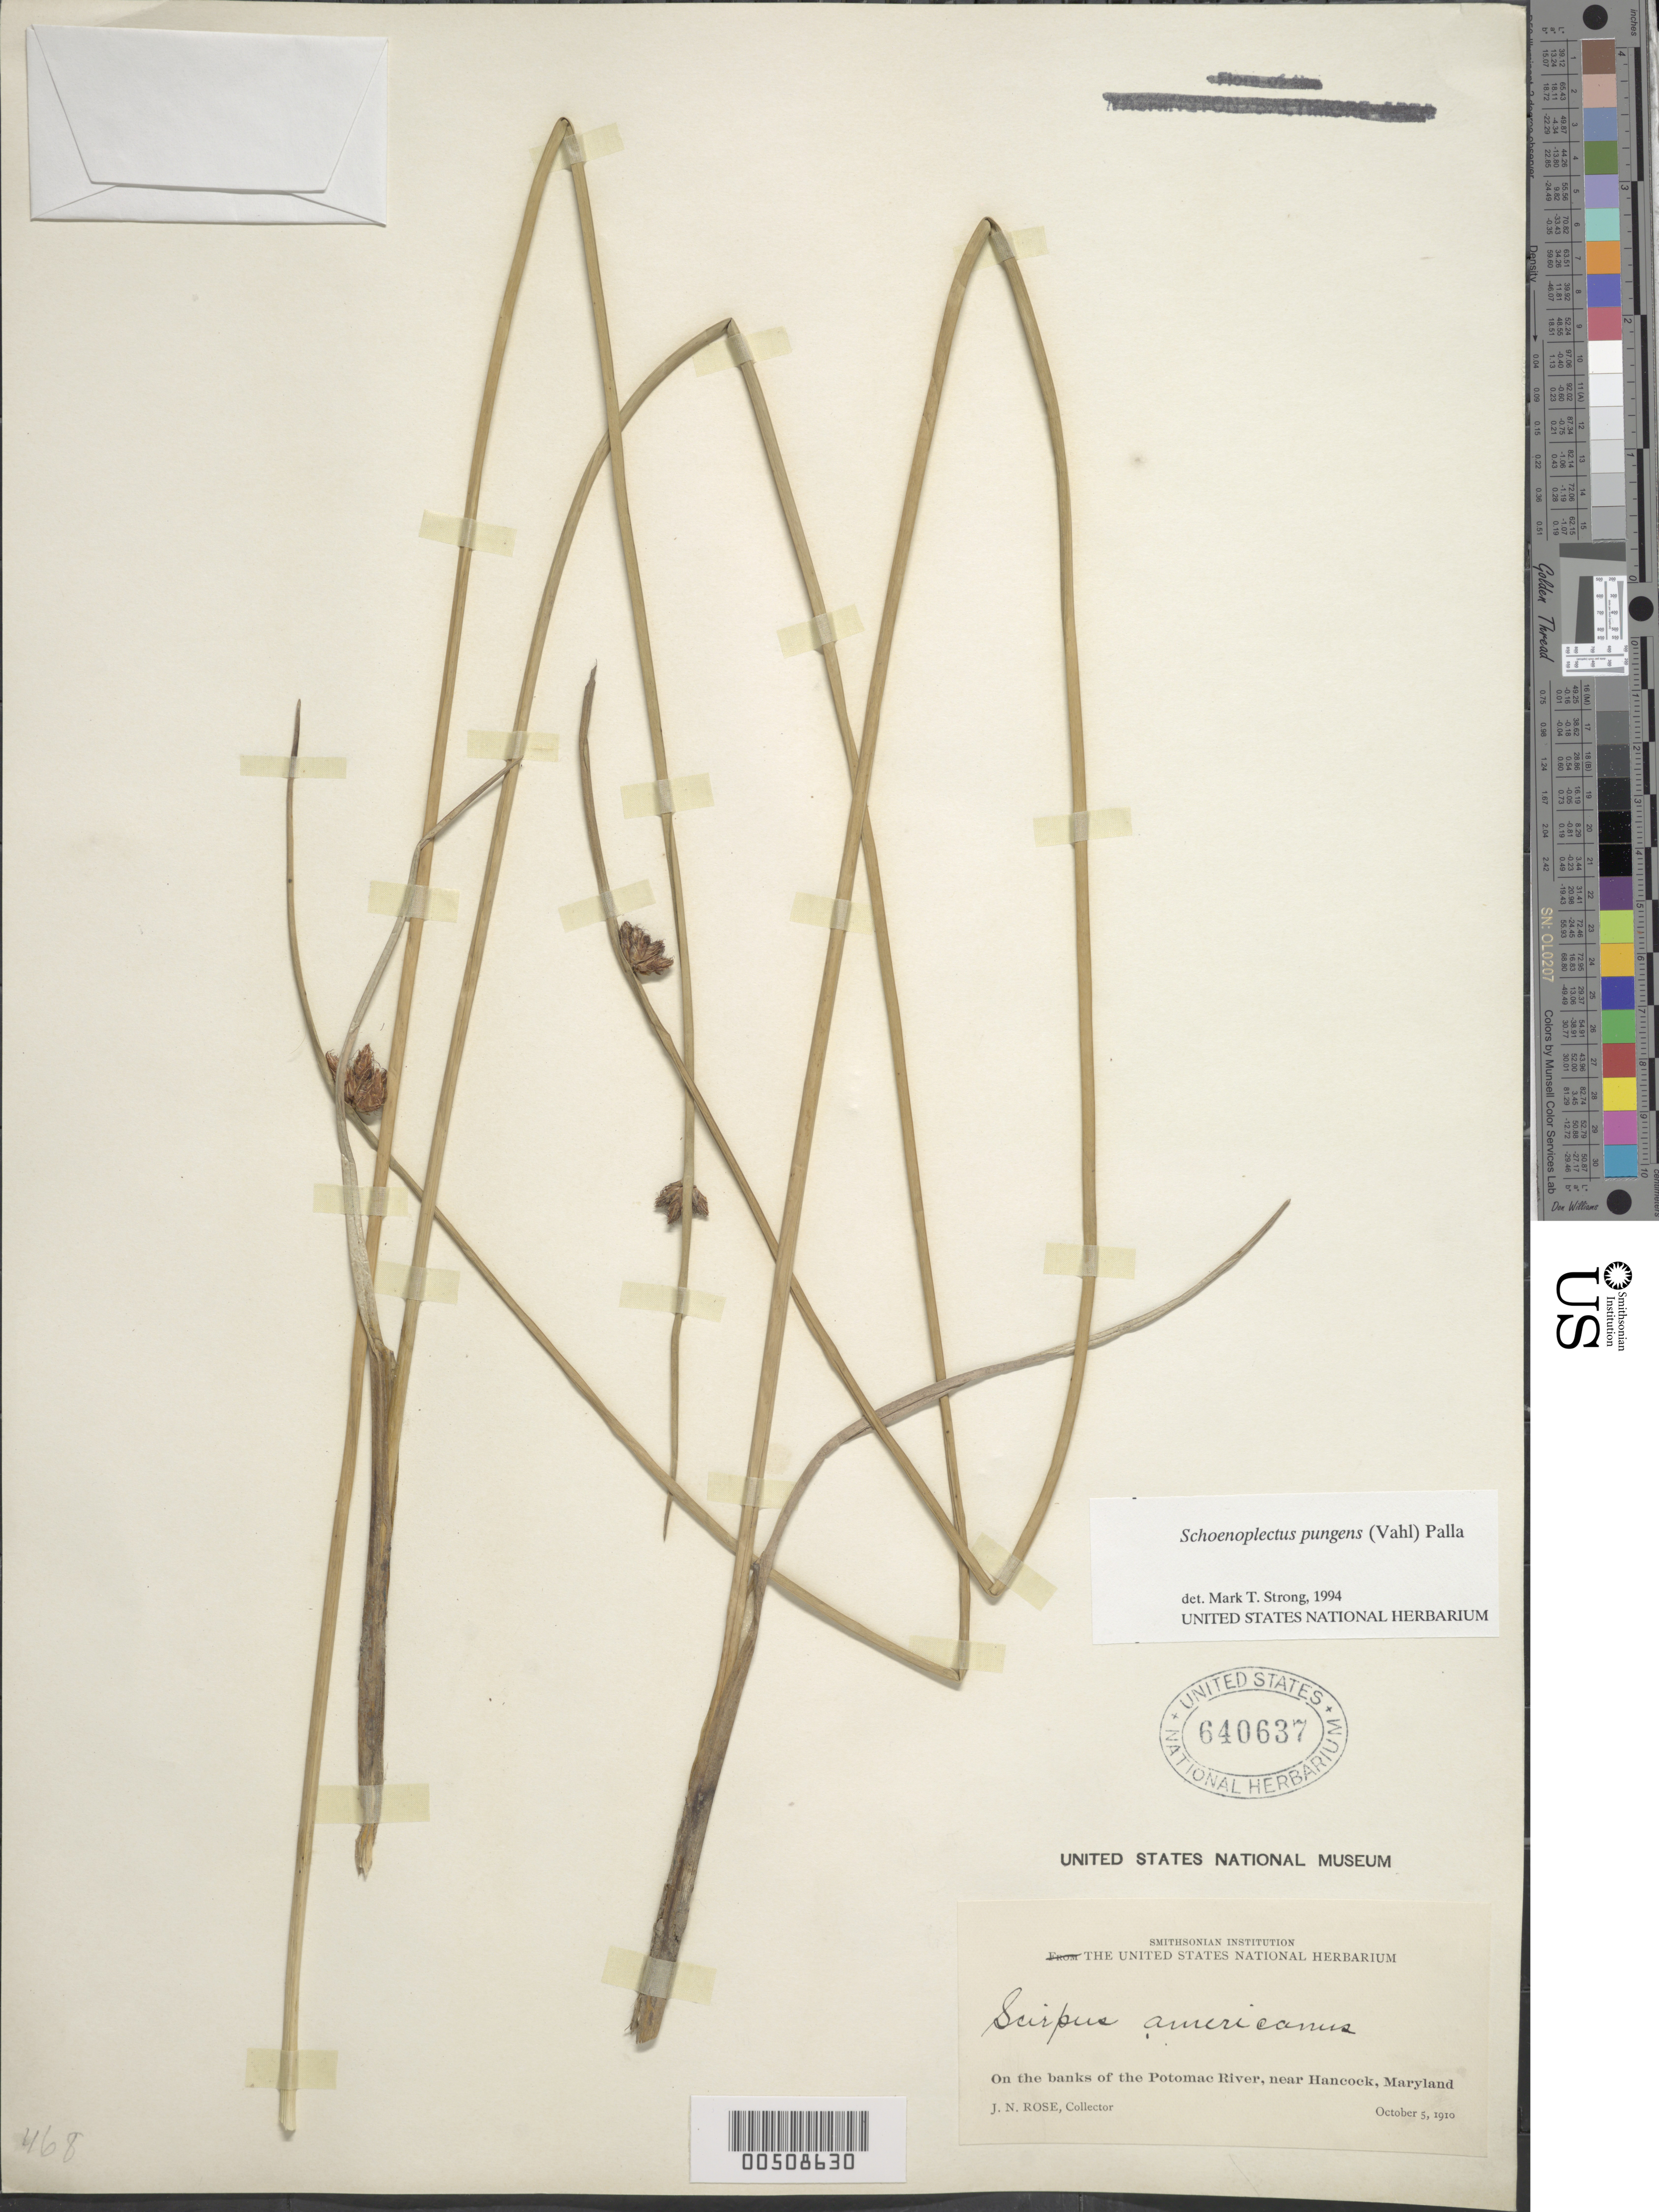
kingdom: Plantae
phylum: Tracheophyta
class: Liliopsida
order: Poales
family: Cyperaceae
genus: Schoenoplectus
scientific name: Schoenoplectus pungens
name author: (Vahl) Palla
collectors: J. N. Rose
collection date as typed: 05 Oct 1910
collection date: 1910-10-05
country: United States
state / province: Maryland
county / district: Washington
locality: Hancock, banks of the Potomac River.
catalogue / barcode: US 640637